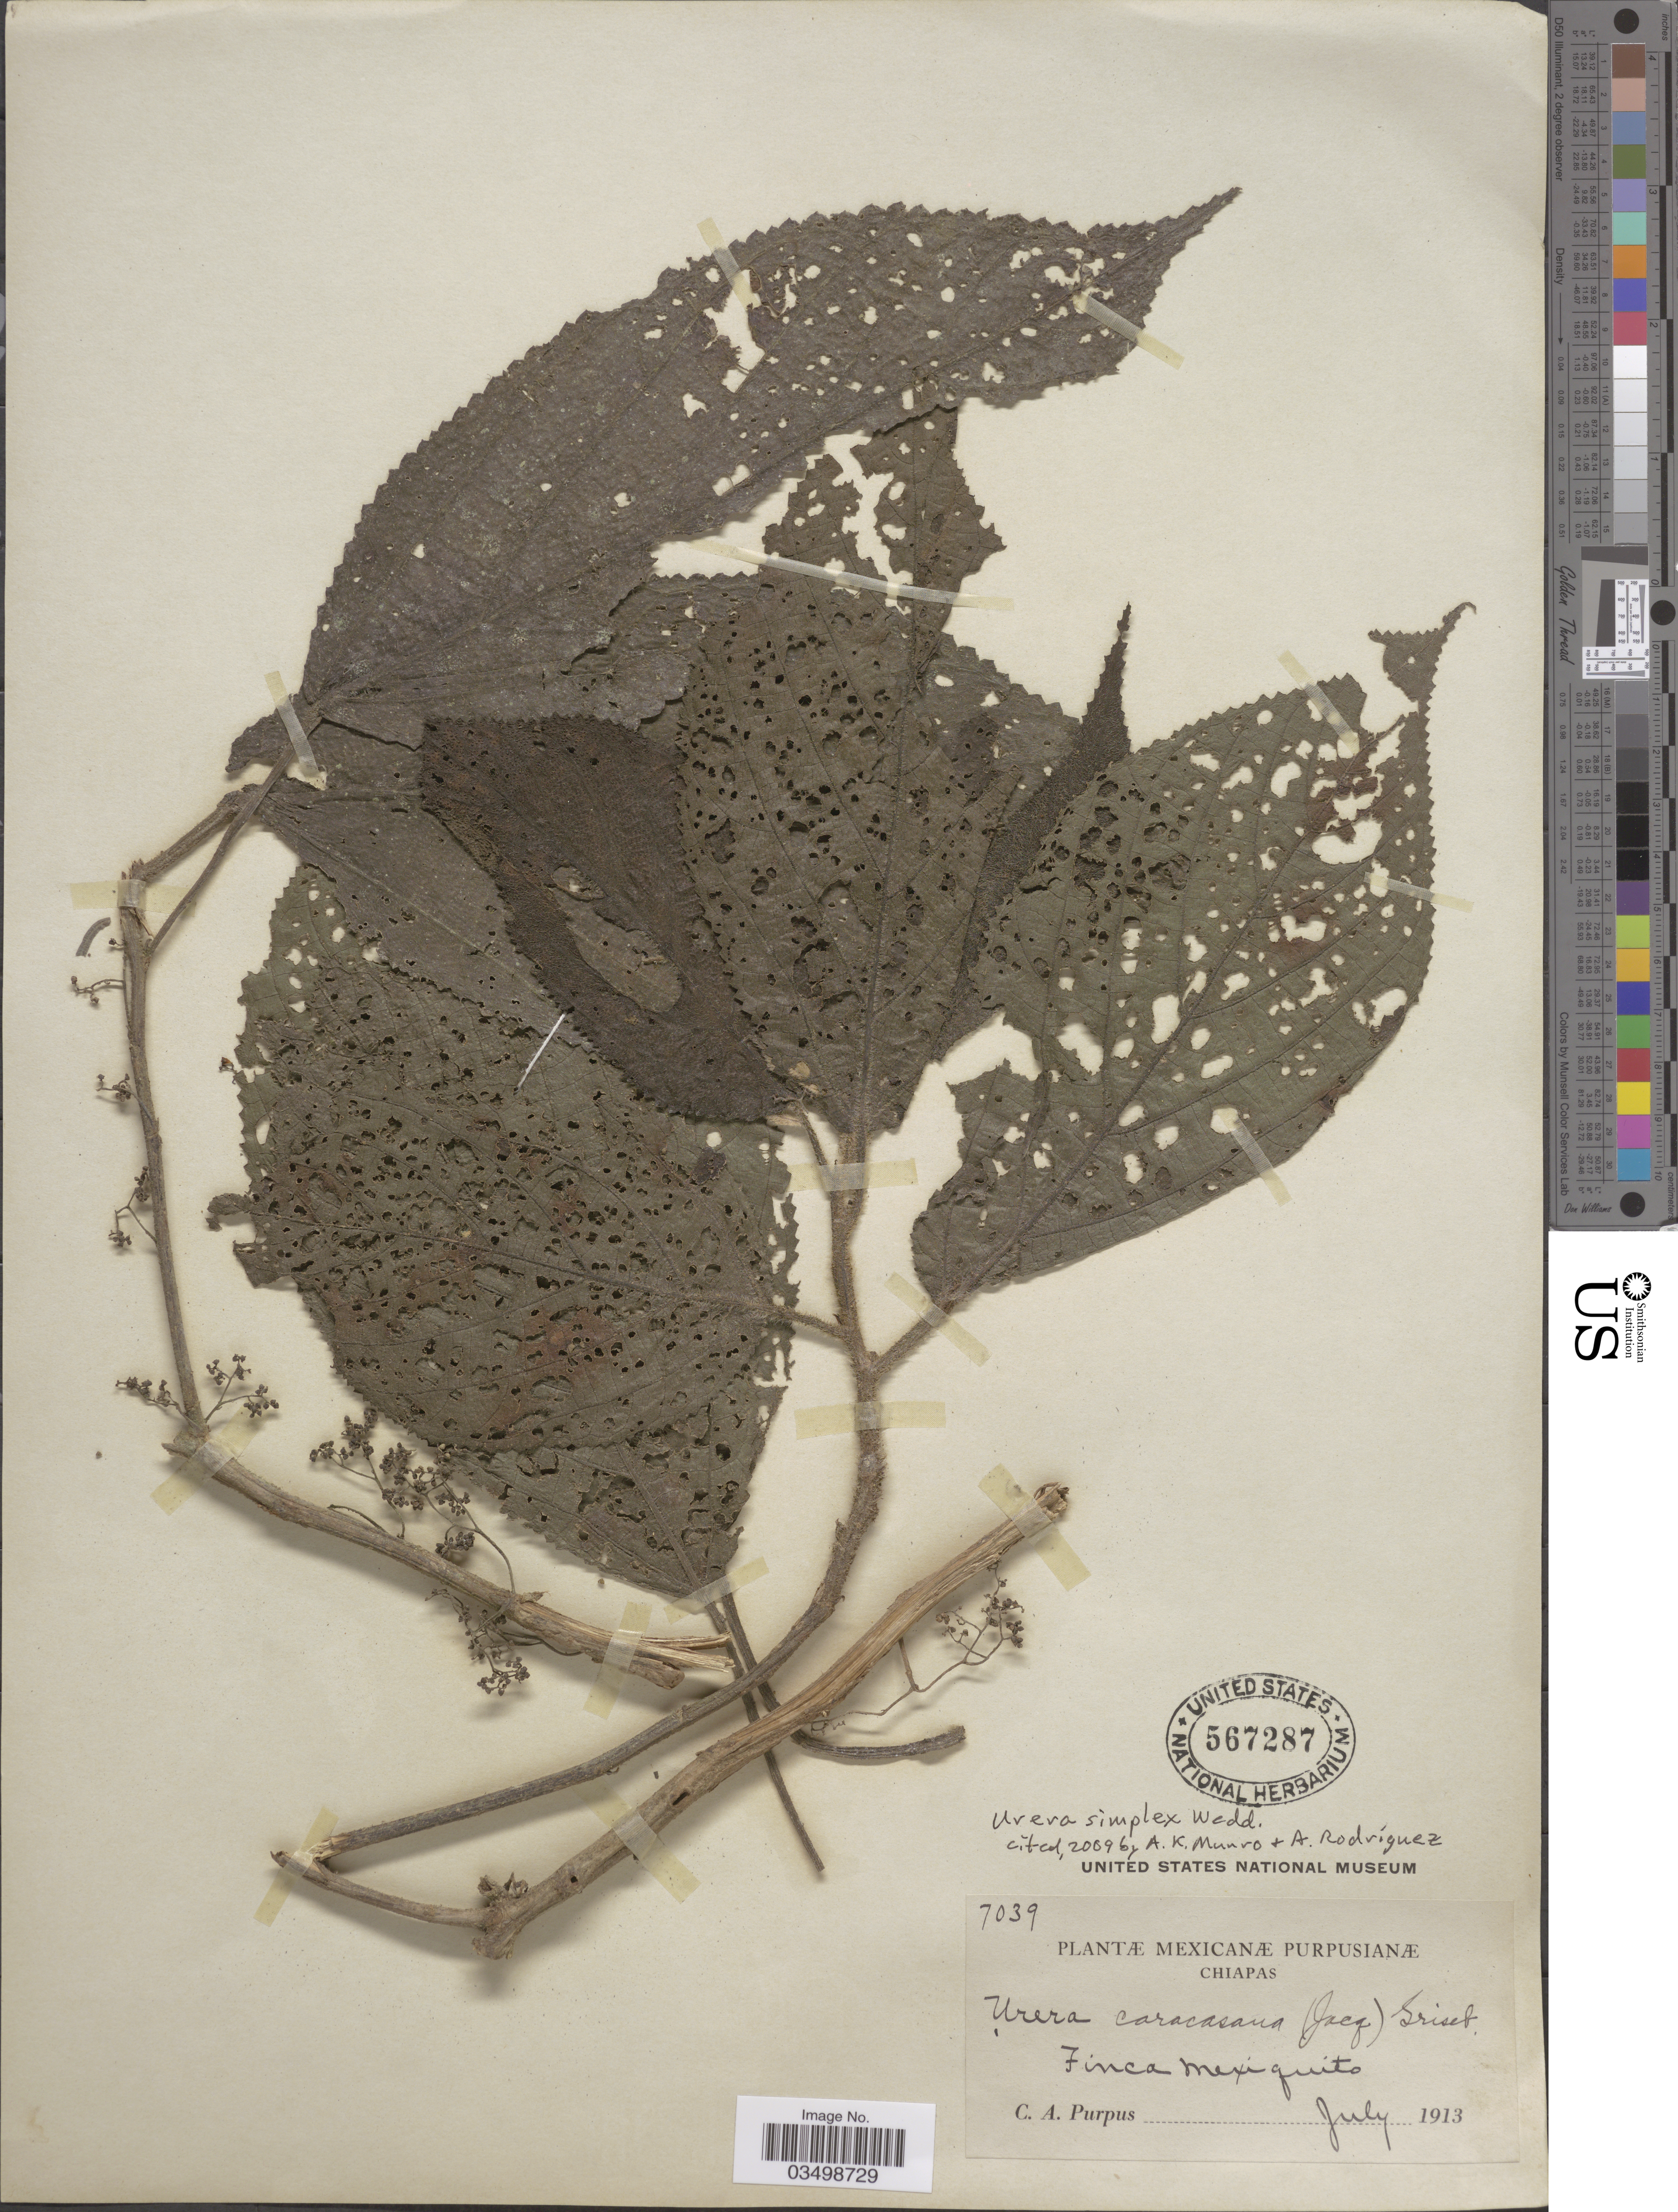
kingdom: Plantae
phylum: Tracheophyta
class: Magnoliopsida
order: Rosales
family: Urticaceae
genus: Urera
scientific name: Urera simplex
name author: Wedd.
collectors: C. A. Purpus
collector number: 7039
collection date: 1913-07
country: Mexico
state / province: Chiapas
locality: Finca Mexiquito.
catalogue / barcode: US 567287